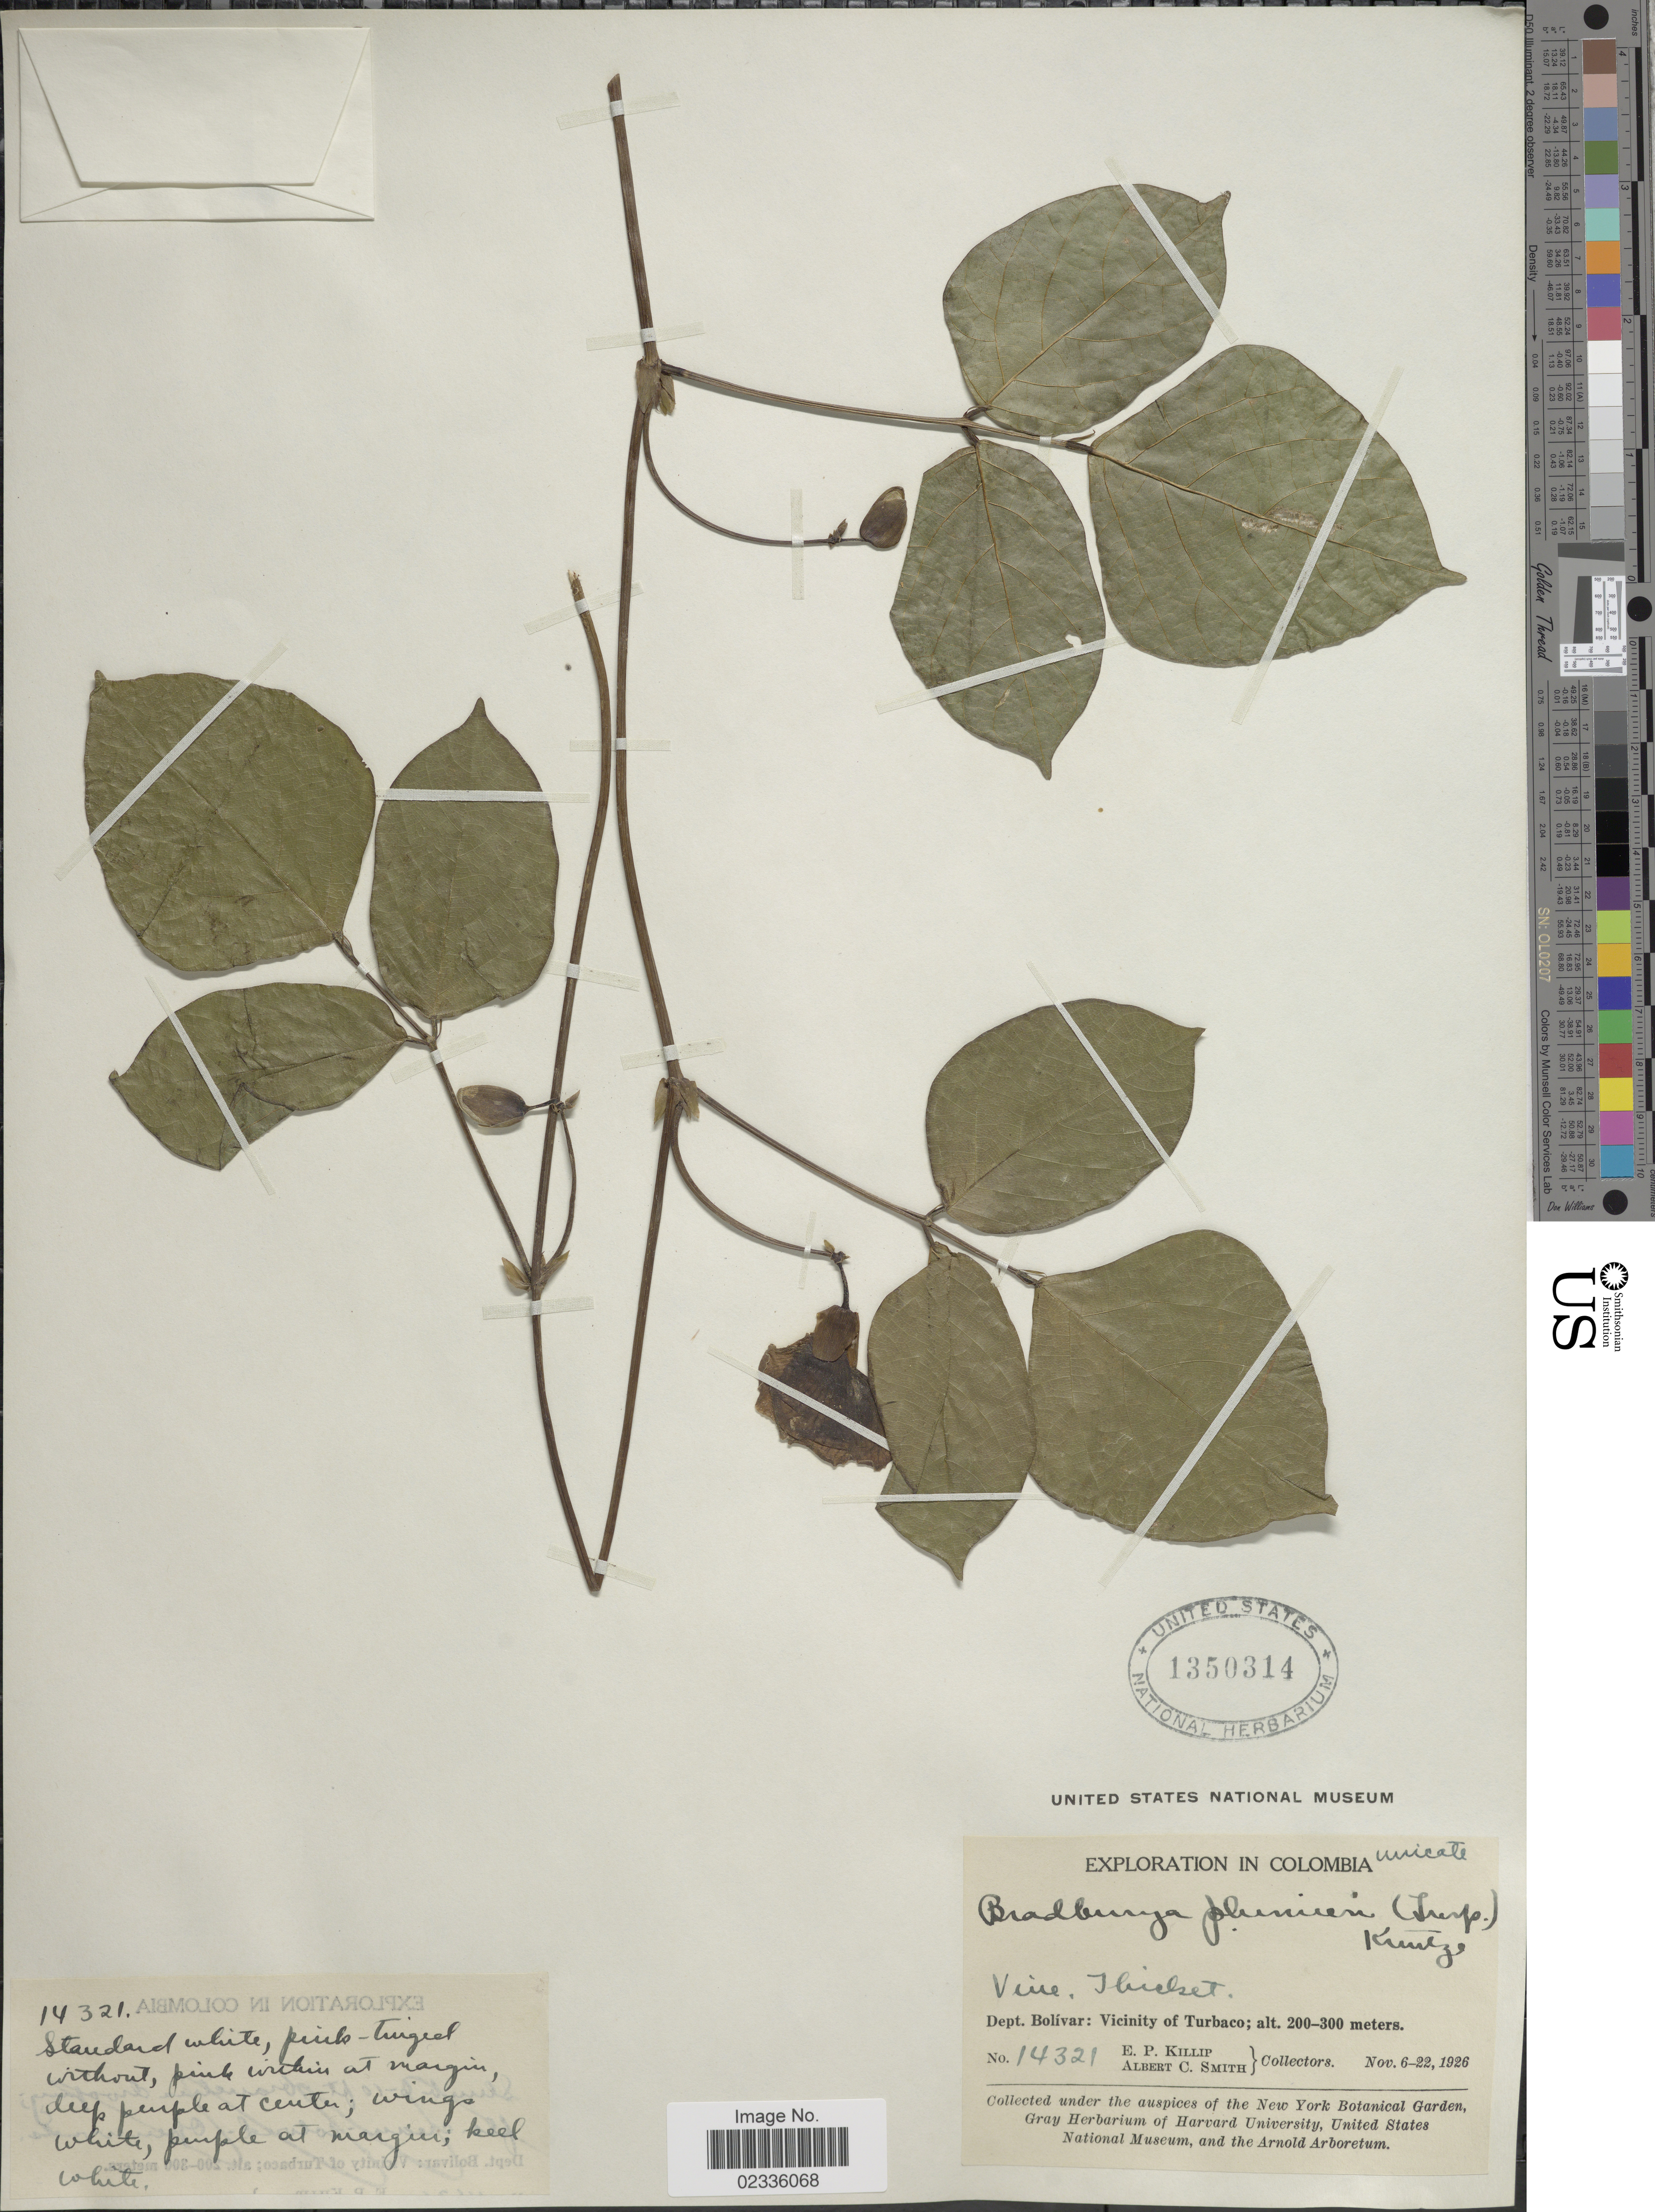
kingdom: Plantae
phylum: Tracheophyta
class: Magnoliopsida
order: Fabales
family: Fabaceae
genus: Centrosema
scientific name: Centrosema plumieri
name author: (Turpin ex Pers.) Benth.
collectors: E. P. Killip & A. C. Smith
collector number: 14321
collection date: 1926-11-06/1926-11-22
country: Colombia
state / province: Bolívar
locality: Dept. Bolivar: Vicinity of Turbaco.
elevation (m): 200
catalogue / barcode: US 1350314